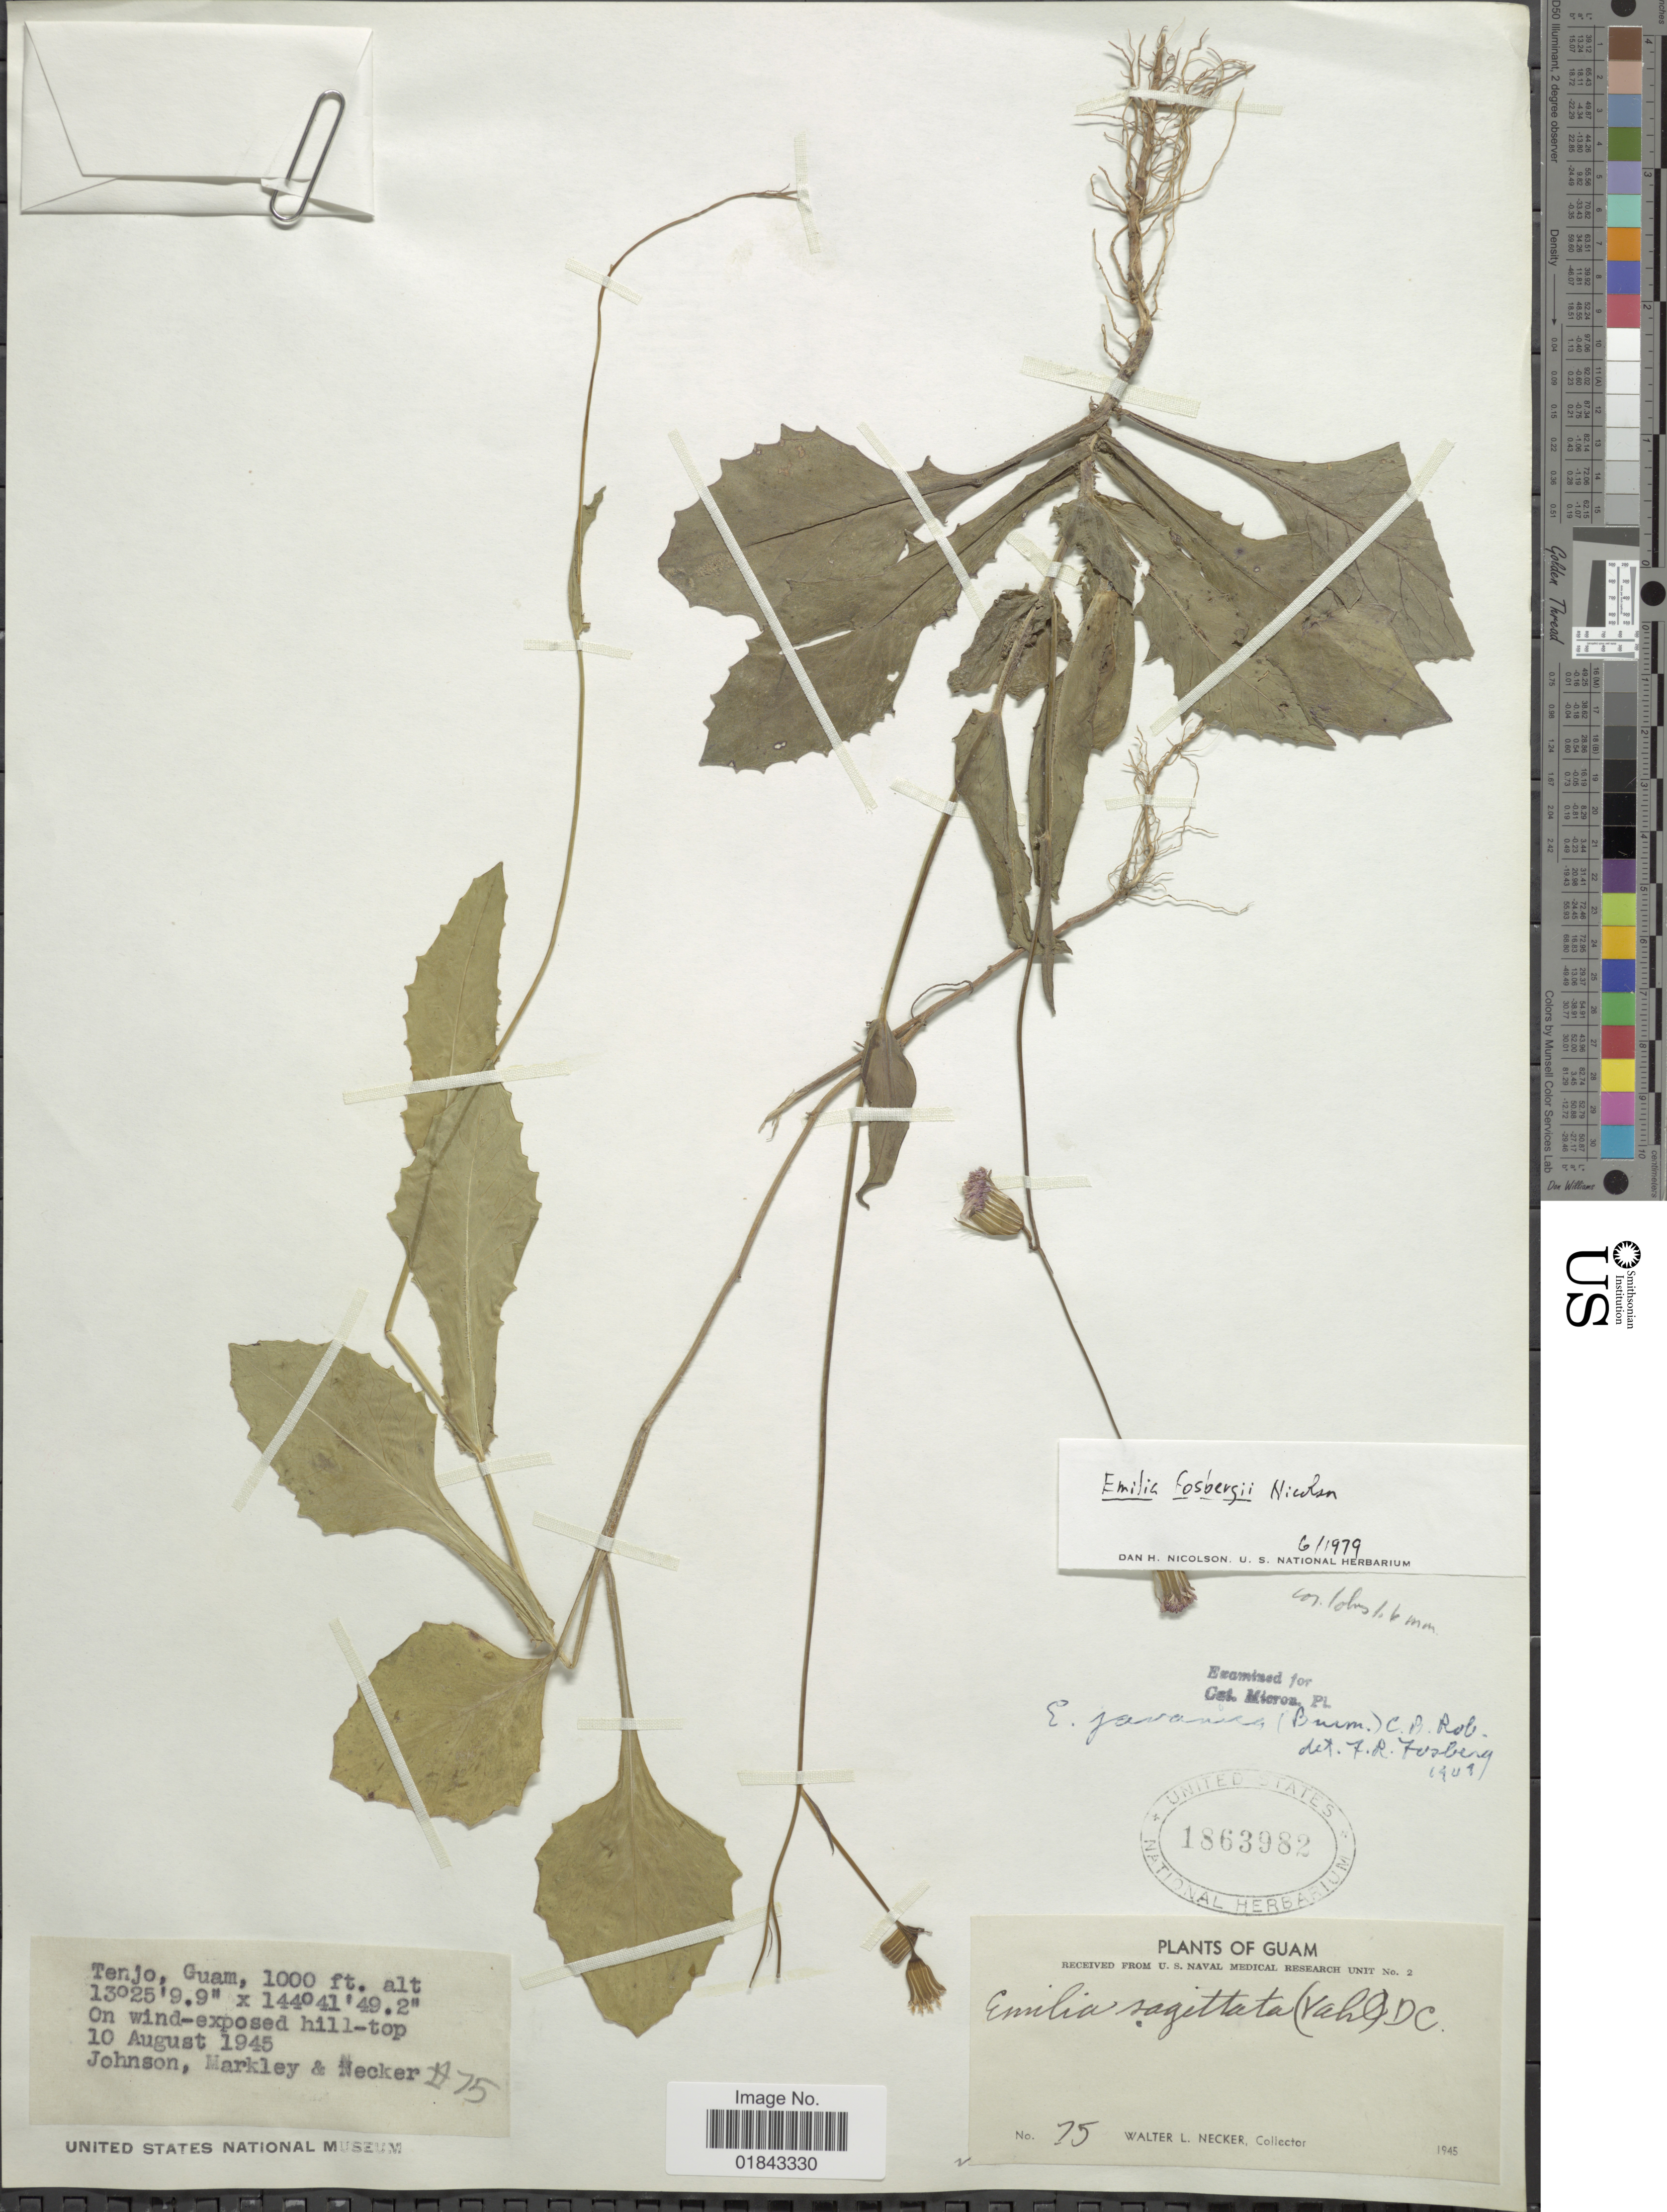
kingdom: Plantae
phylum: Tracheophyta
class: Magnoliopsida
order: Asterales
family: Asteraceae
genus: Emilia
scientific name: Emilia fosbergii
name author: Nicolson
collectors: -- Johnson, Markley & W. L. Necker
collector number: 75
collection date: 1945-08-10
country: Guam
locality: Tenjo, on wind-exposed hill-top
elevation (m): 305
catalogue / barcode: US 1863982